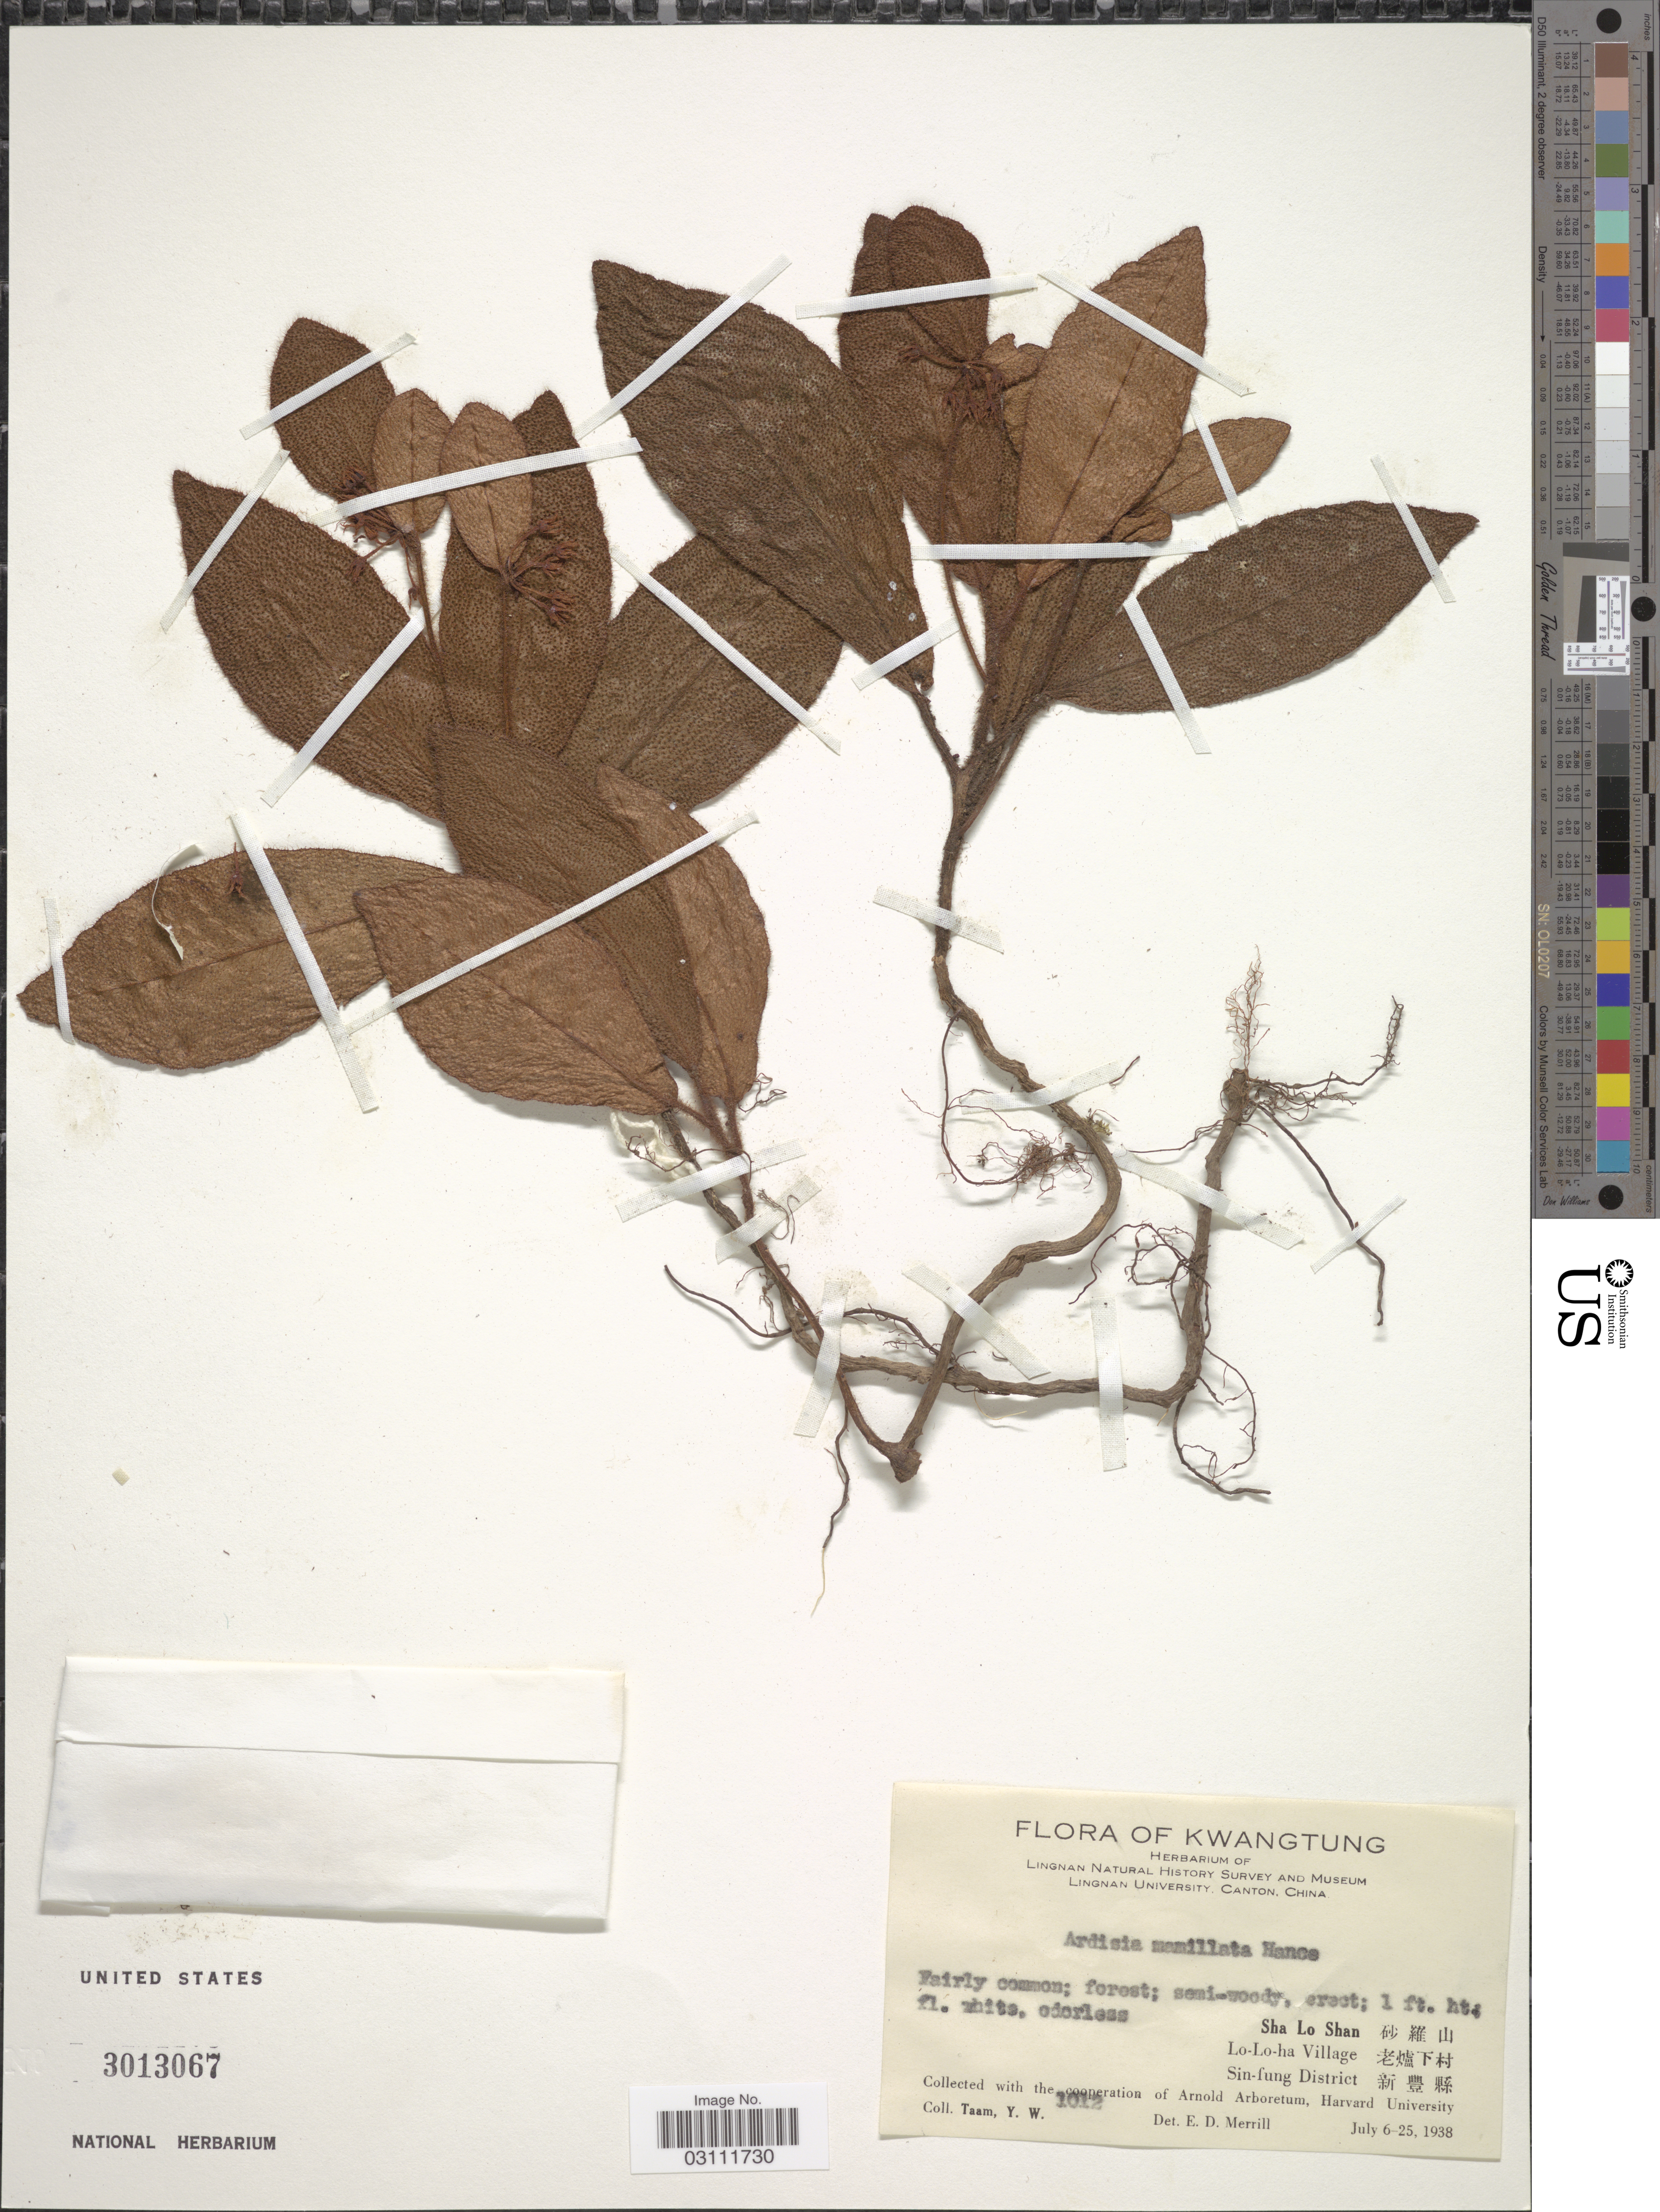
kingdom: Plantae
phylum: Tracheophyta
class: Magnoliopsida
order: Ericales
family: Primulaceae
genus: Ardisia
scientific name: Ardisia mamillata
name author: Hance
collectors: Y. W. Taam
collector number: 1012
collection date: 1938-07-06/1938-07-25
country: China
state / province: Guangdong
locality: Kwangtung, Sha Lo Shan, Lo-Lo-ha Village, Sin-fung District.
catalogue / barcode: US 3013067